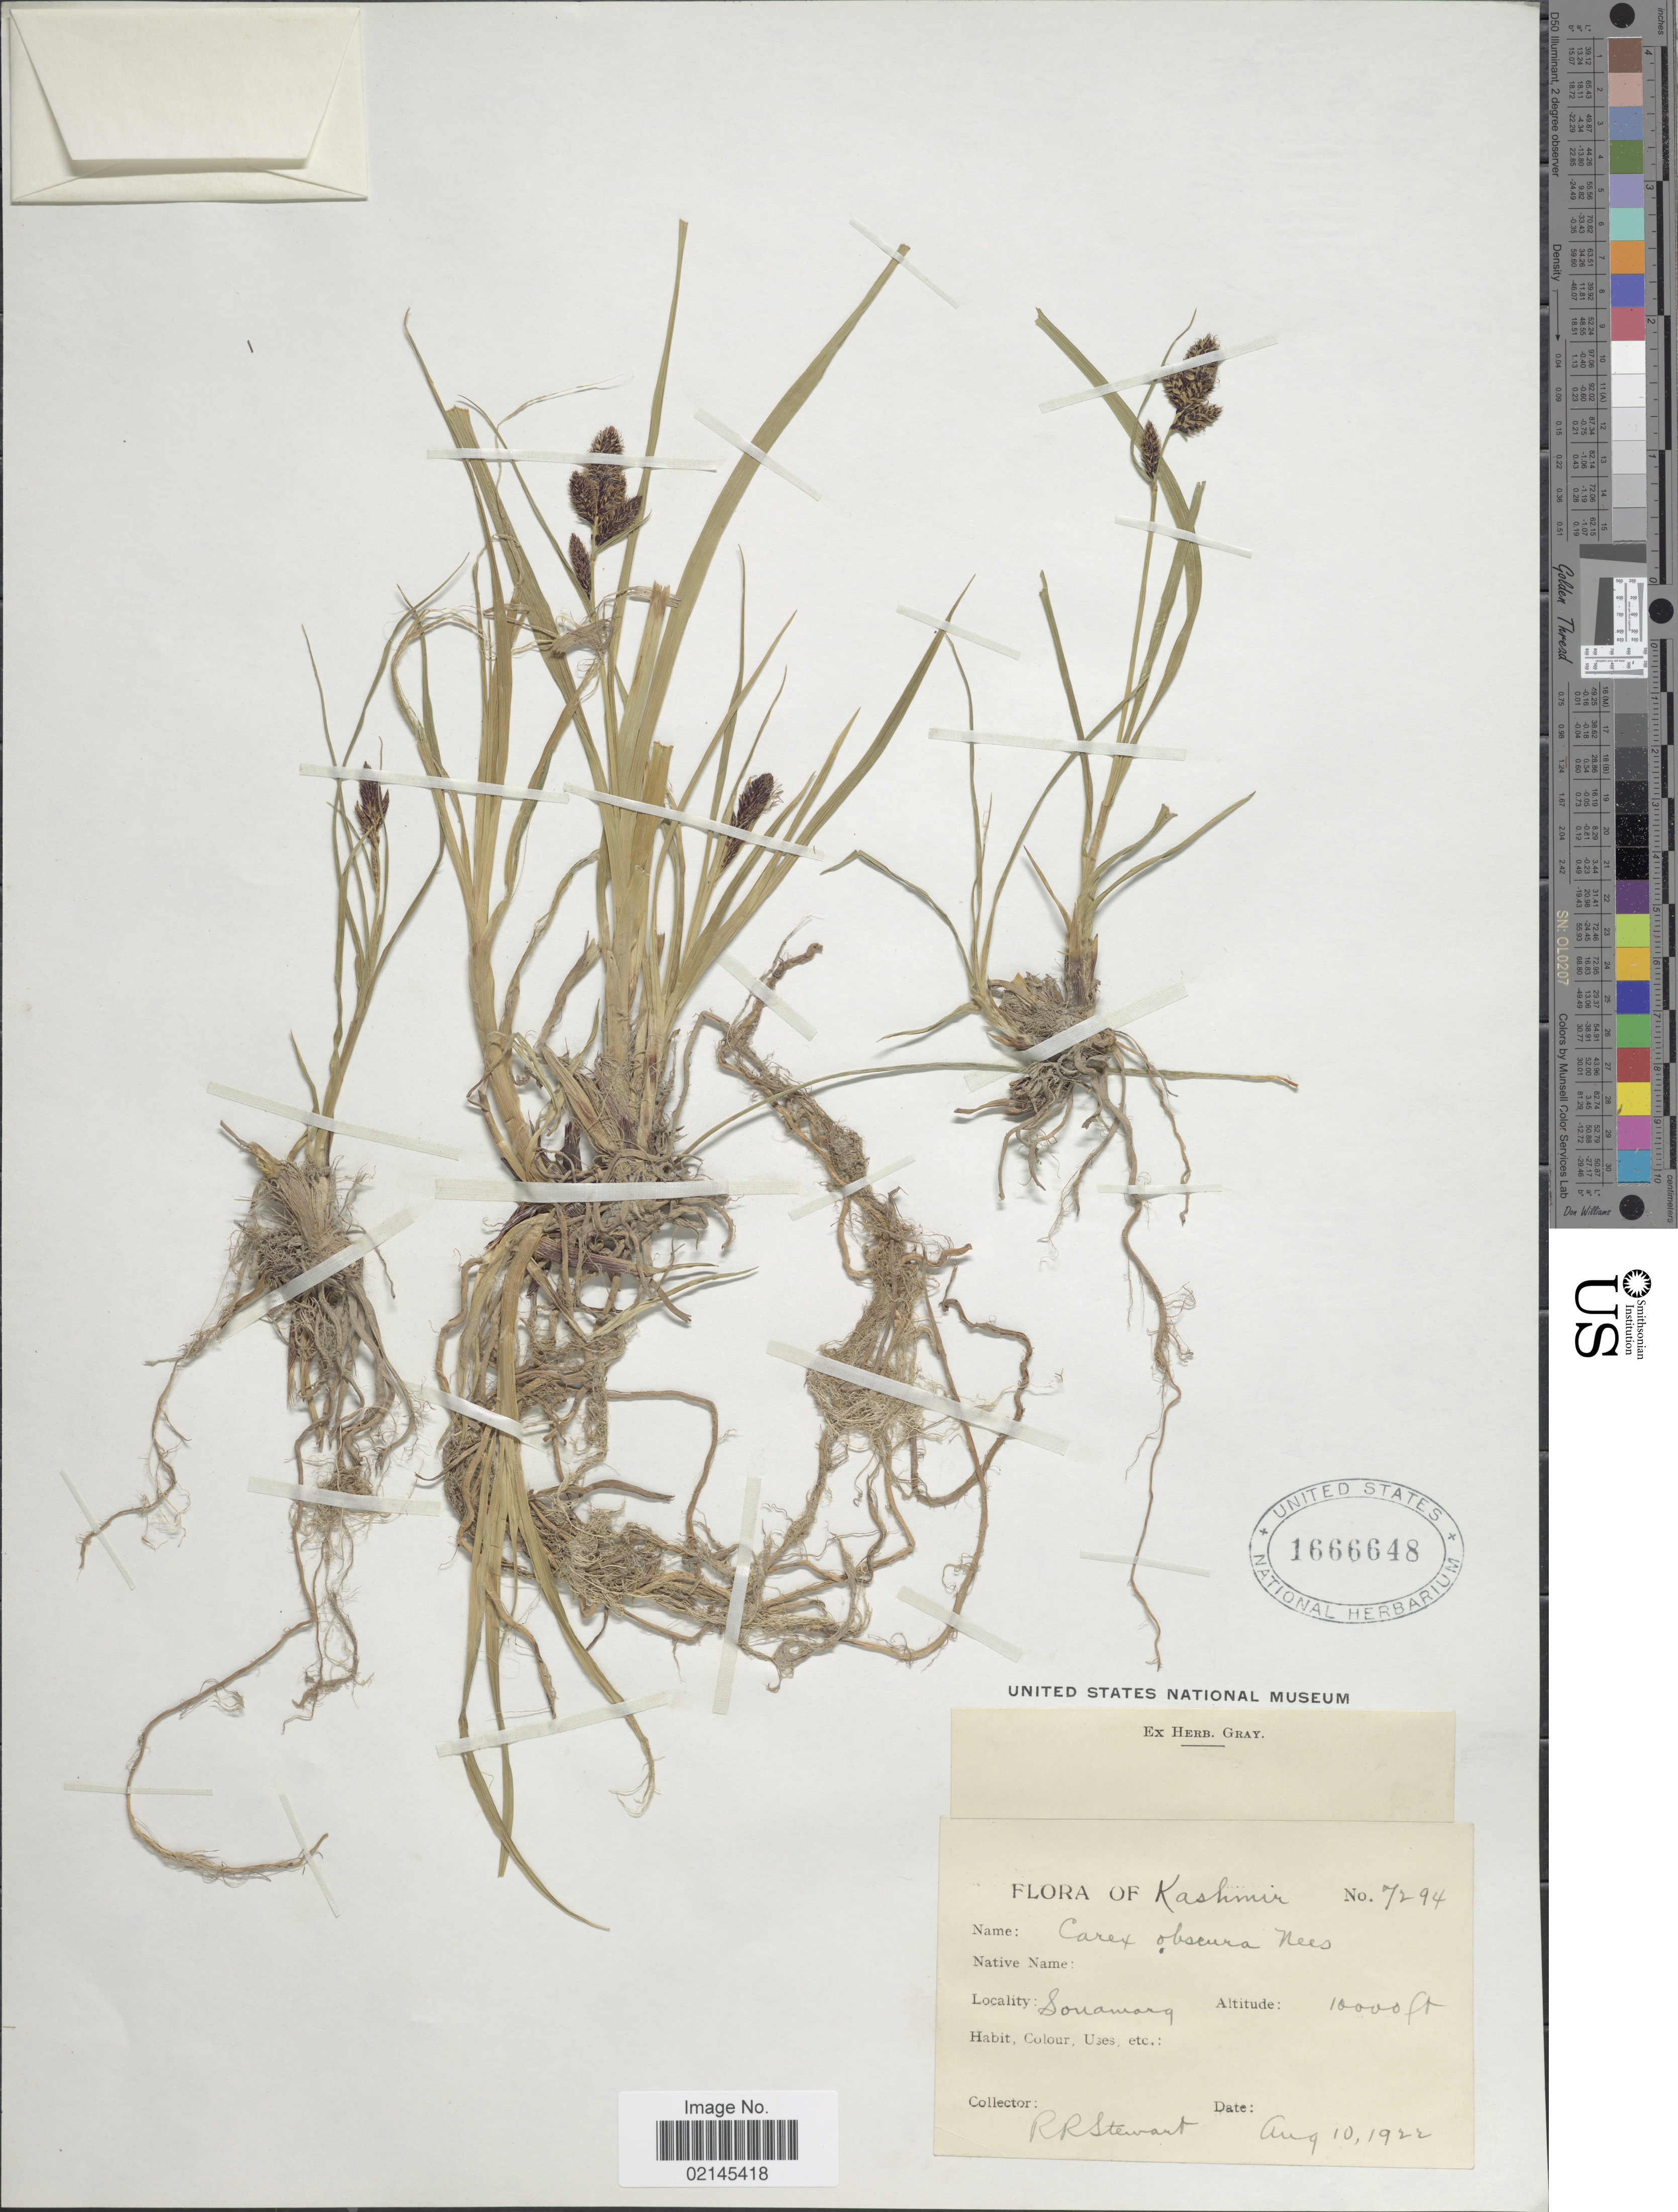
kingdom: Plantae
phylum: Tracheophyta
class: Liliopsida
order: Poales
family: Cyperaceae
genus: Carex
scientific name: Carex obscura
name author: Nees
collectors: R. R. Stewart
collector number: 7294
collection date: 1922-08-10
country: India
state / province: Jammu and Kashmir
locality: Kashmir, Sonamarg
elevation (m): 3048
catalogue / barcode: US 1666648